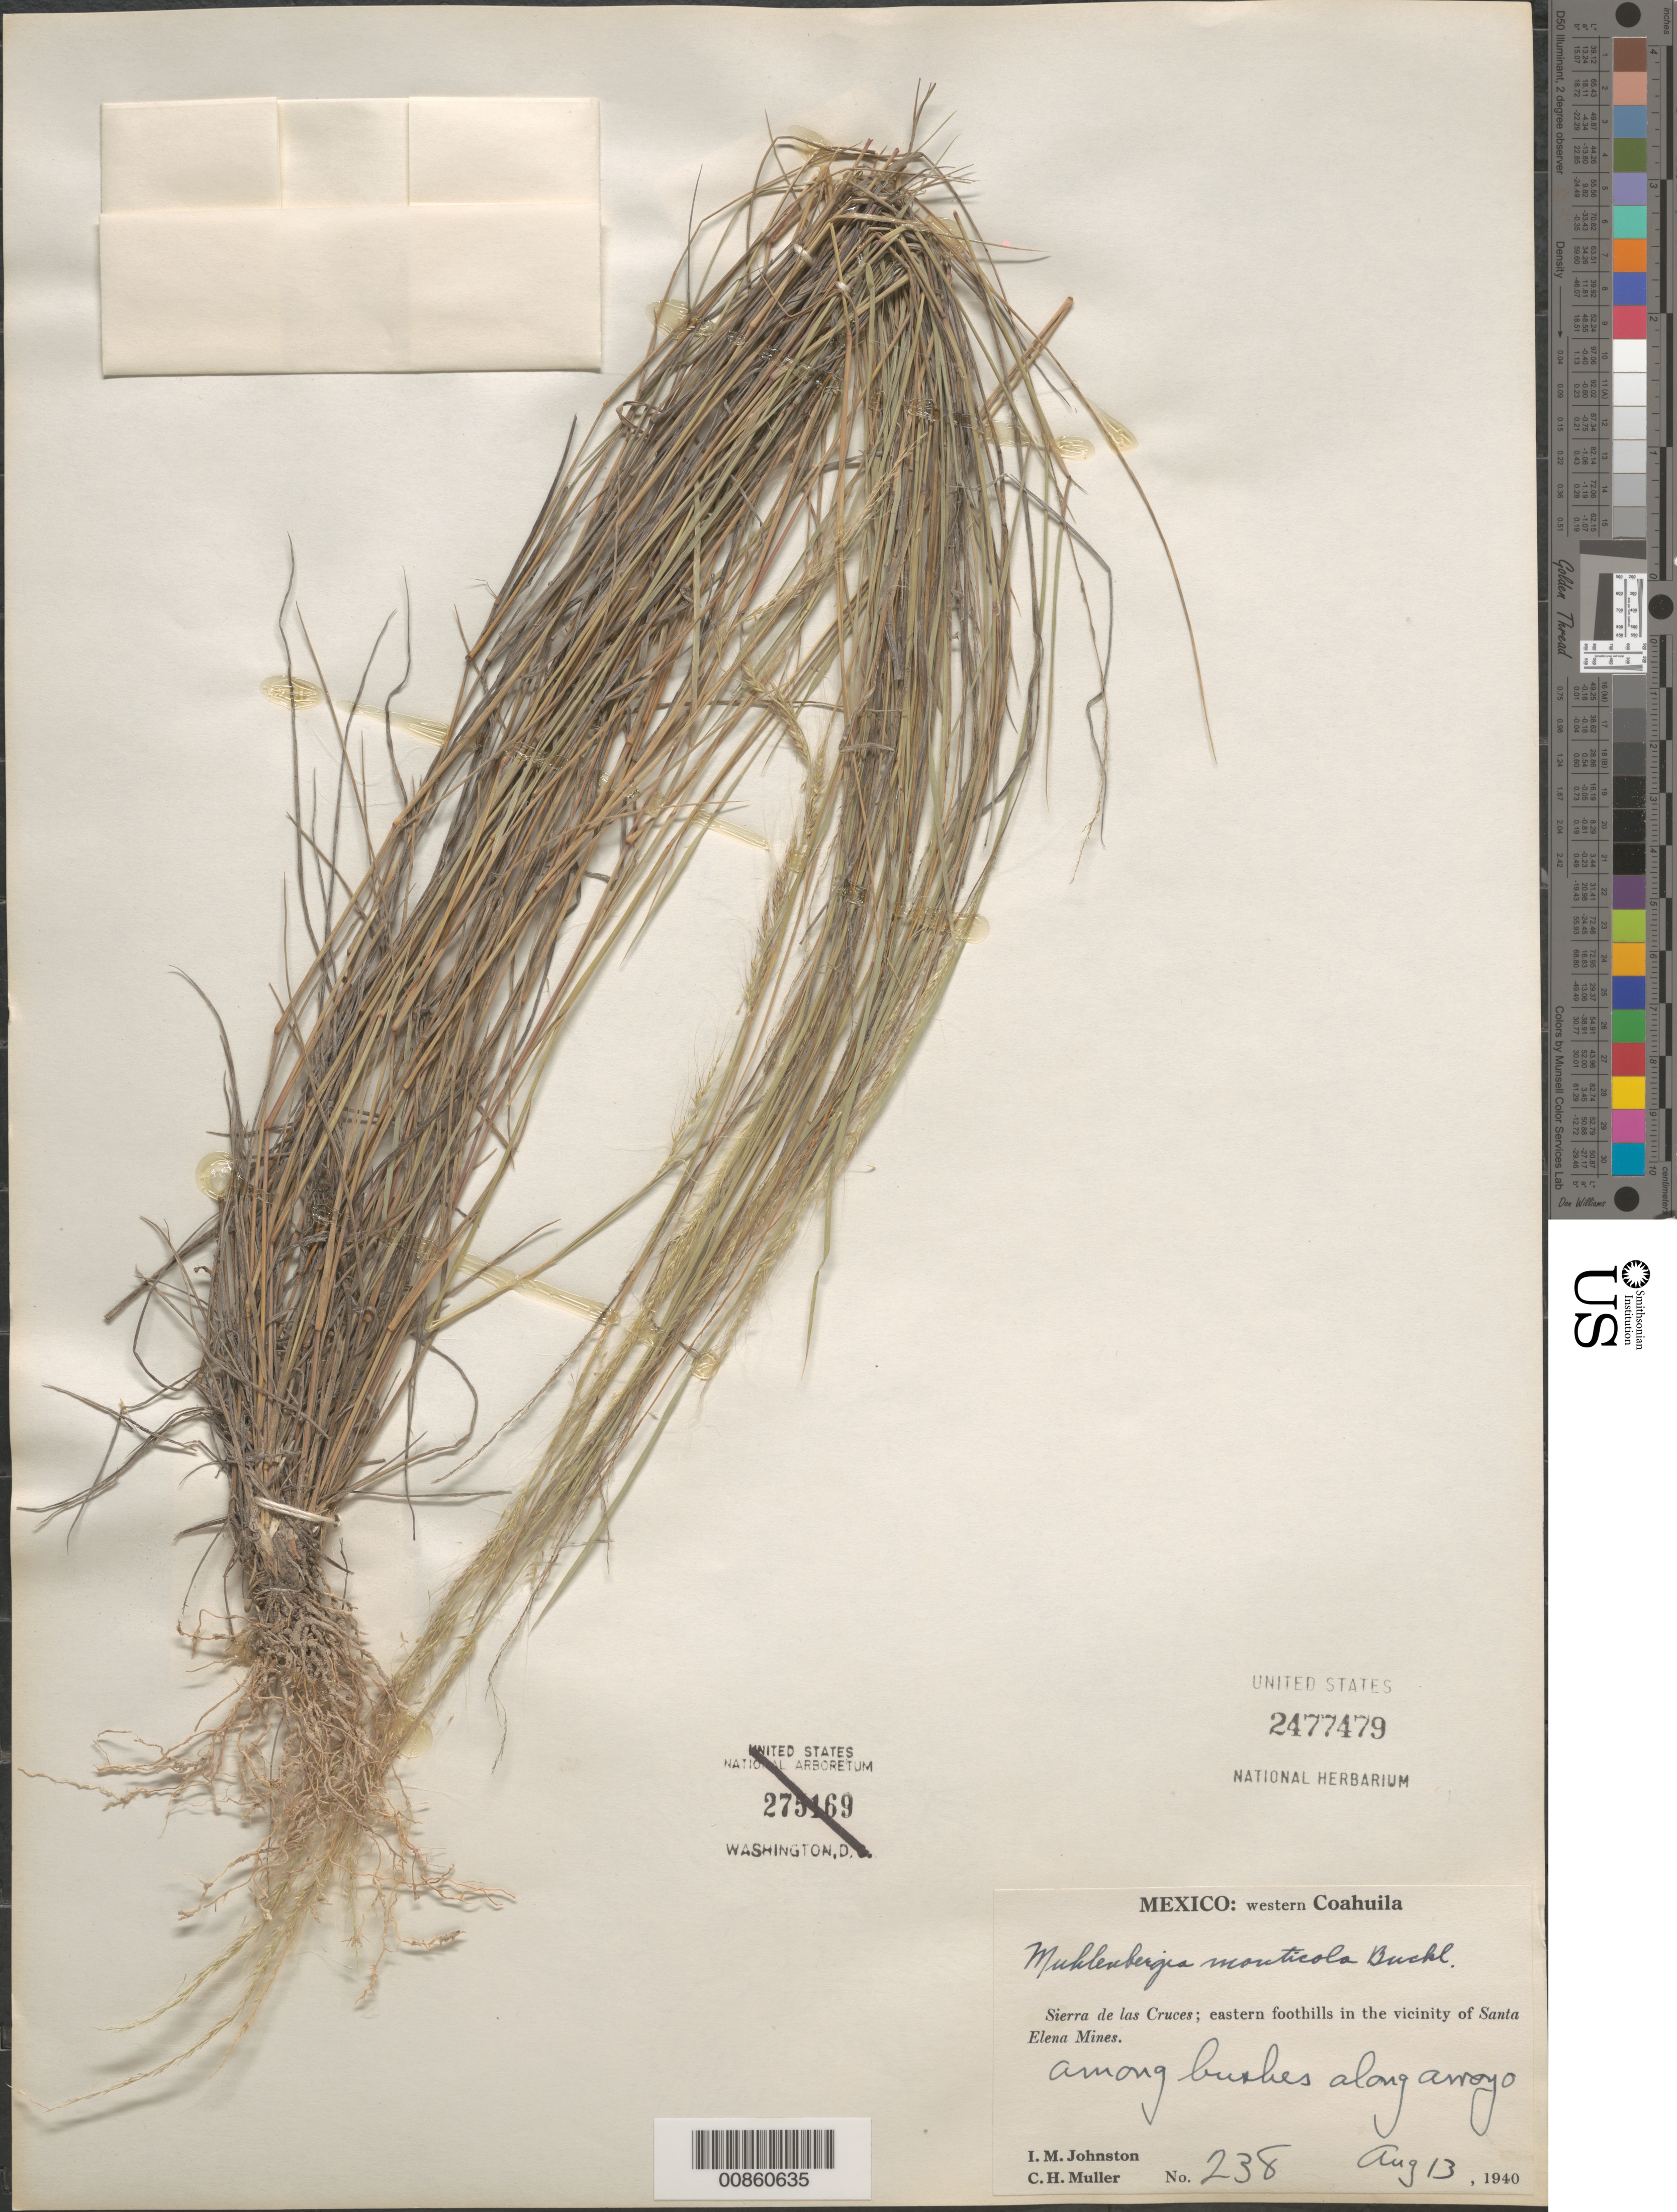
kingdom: Plantae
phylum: Tracheophyta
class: Liliopsida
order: Poales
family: Poaceae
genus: Muhlenbergia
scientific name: Muhlenbergia monticola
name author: Buckley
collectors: I.M. Johnston & C. H. Muller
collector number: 238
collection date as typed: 13 Aug 1940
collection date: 1940-08-13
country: Mexico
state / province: Coahuila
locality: Sierra de las Cruces, in the vicinity of Sta. Elena Mines, Coah.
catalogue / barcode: US 2477479